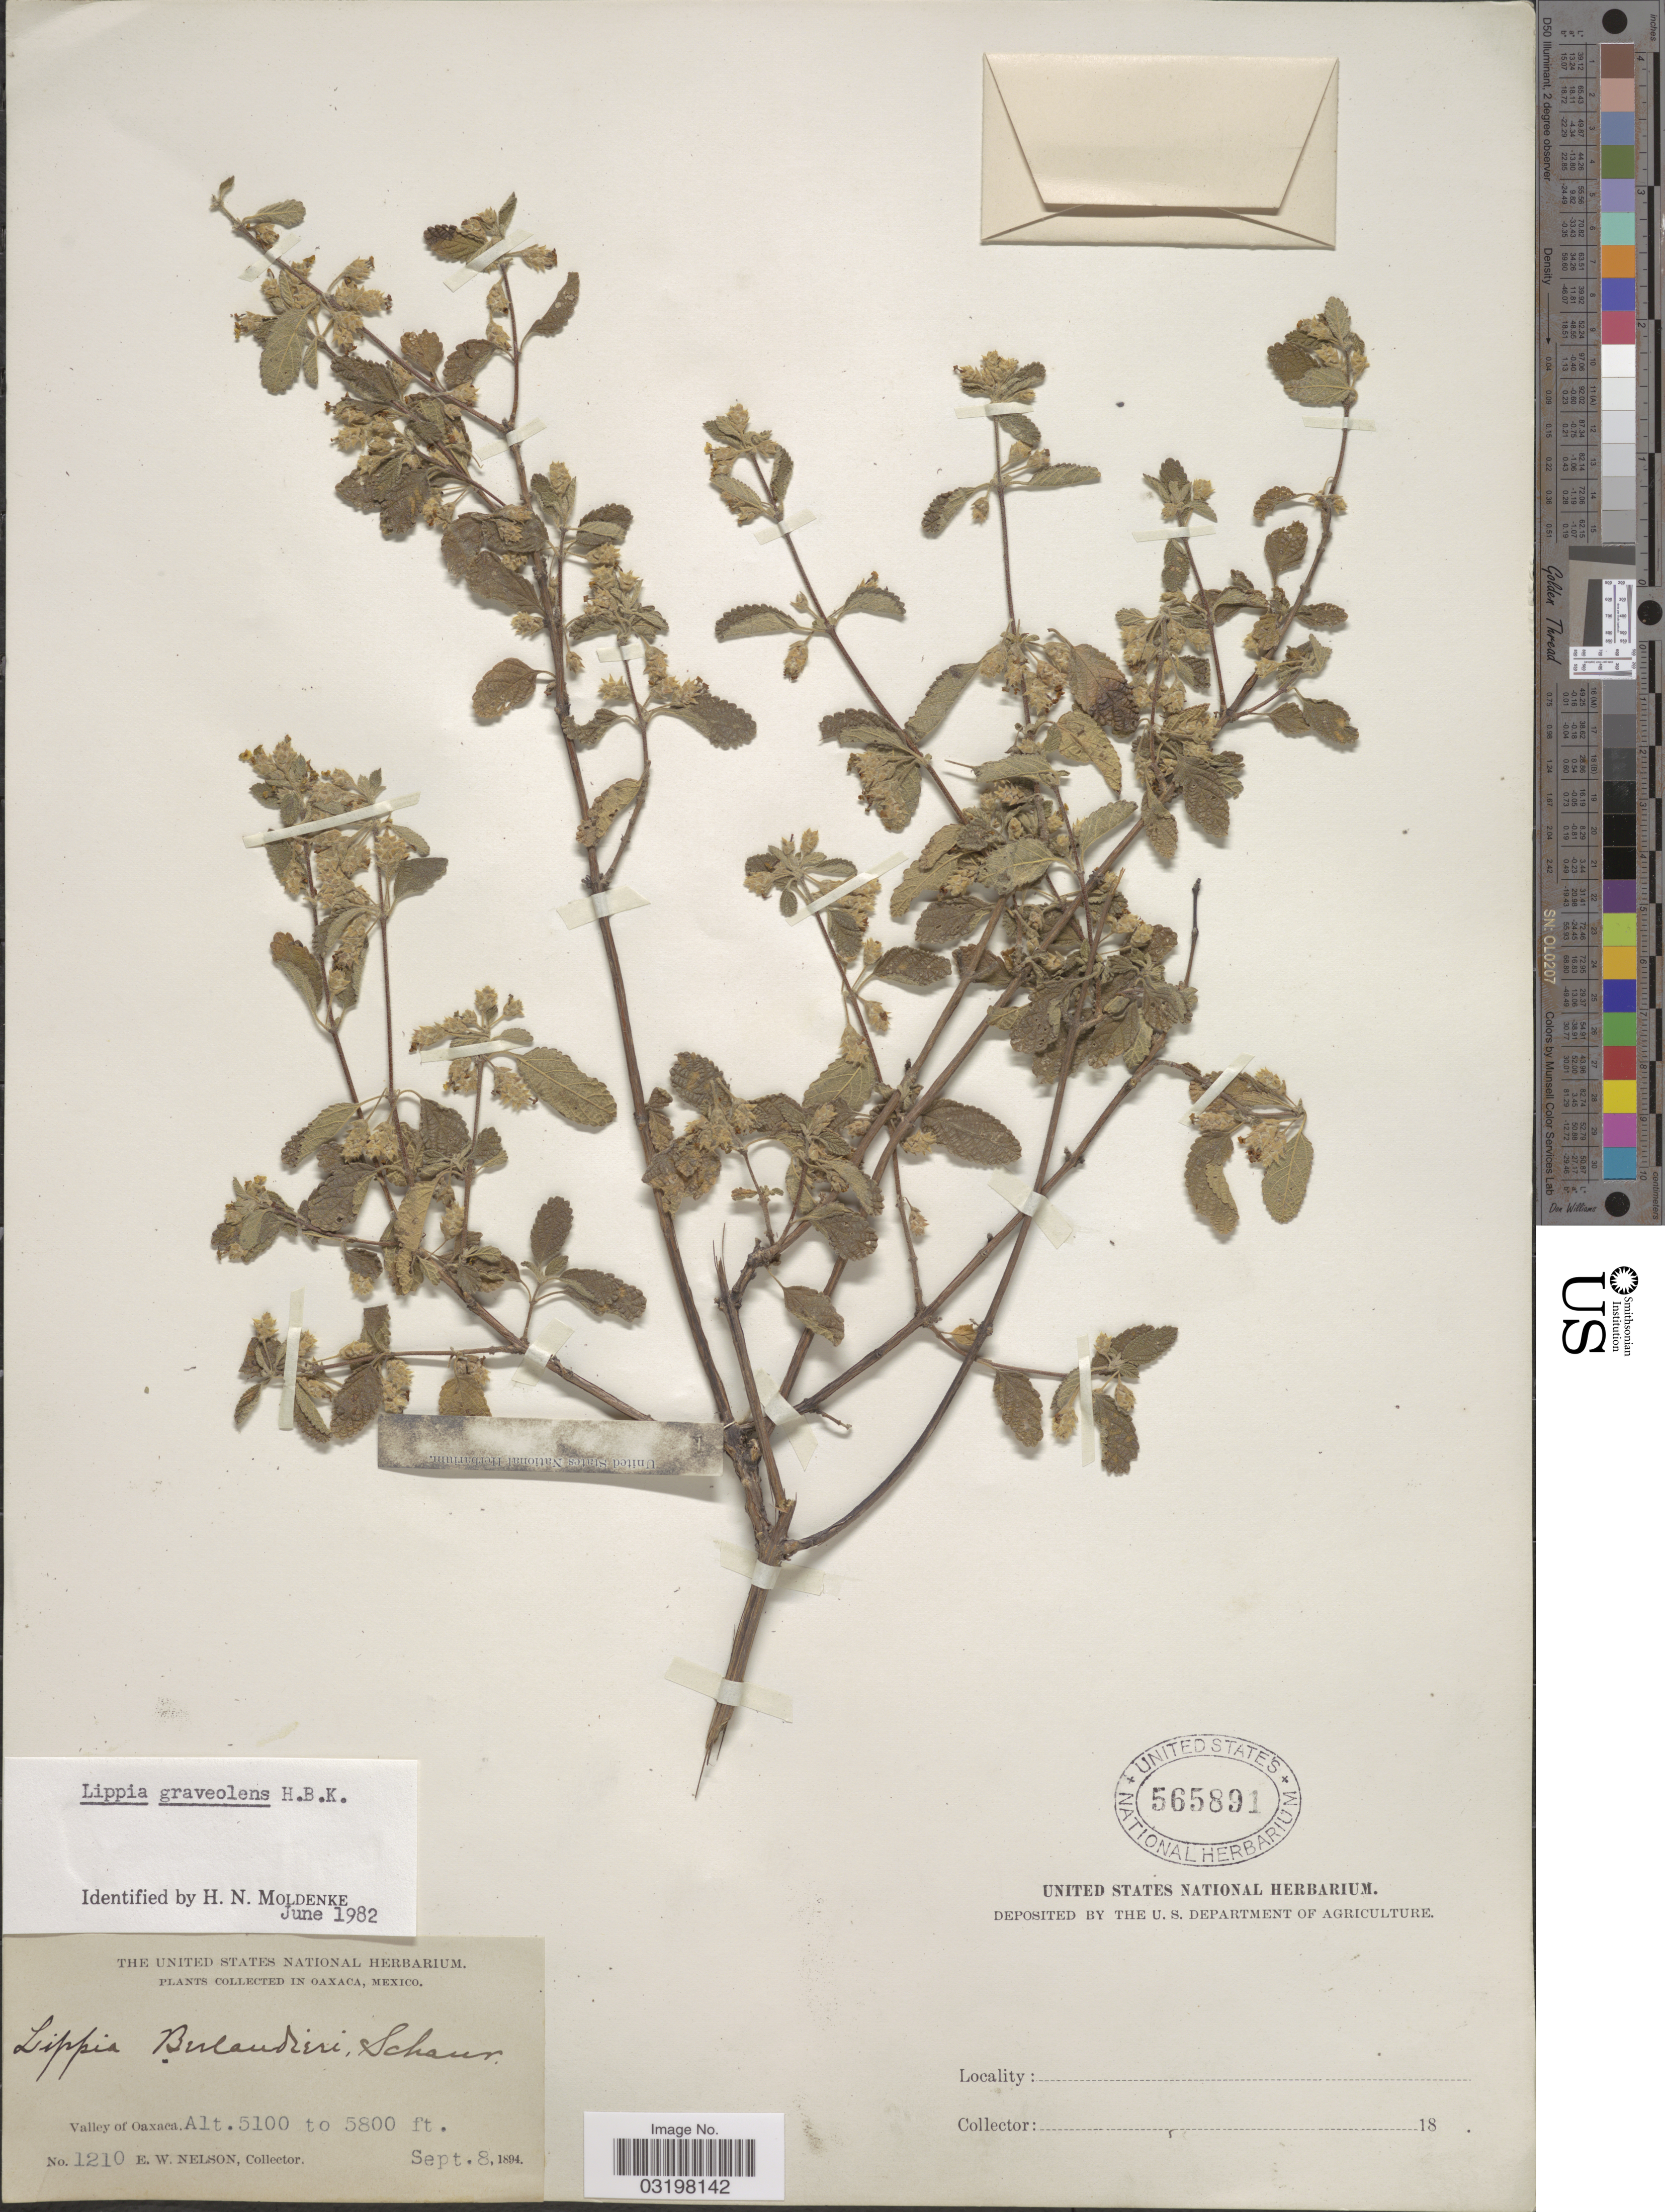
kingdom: Plantae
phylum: Tracheophyta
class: Magnoliopsida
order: Lamiales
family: Verbenaceae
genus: Lippia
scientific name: Lippia graveolens f. graveolens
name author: Kunth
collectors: E. W. Nelson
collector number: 1210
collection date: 1894-09-08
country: Mexico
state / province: Oaxaca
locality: Valley of Oaxaca.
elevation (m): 1554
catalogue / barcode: US 565891